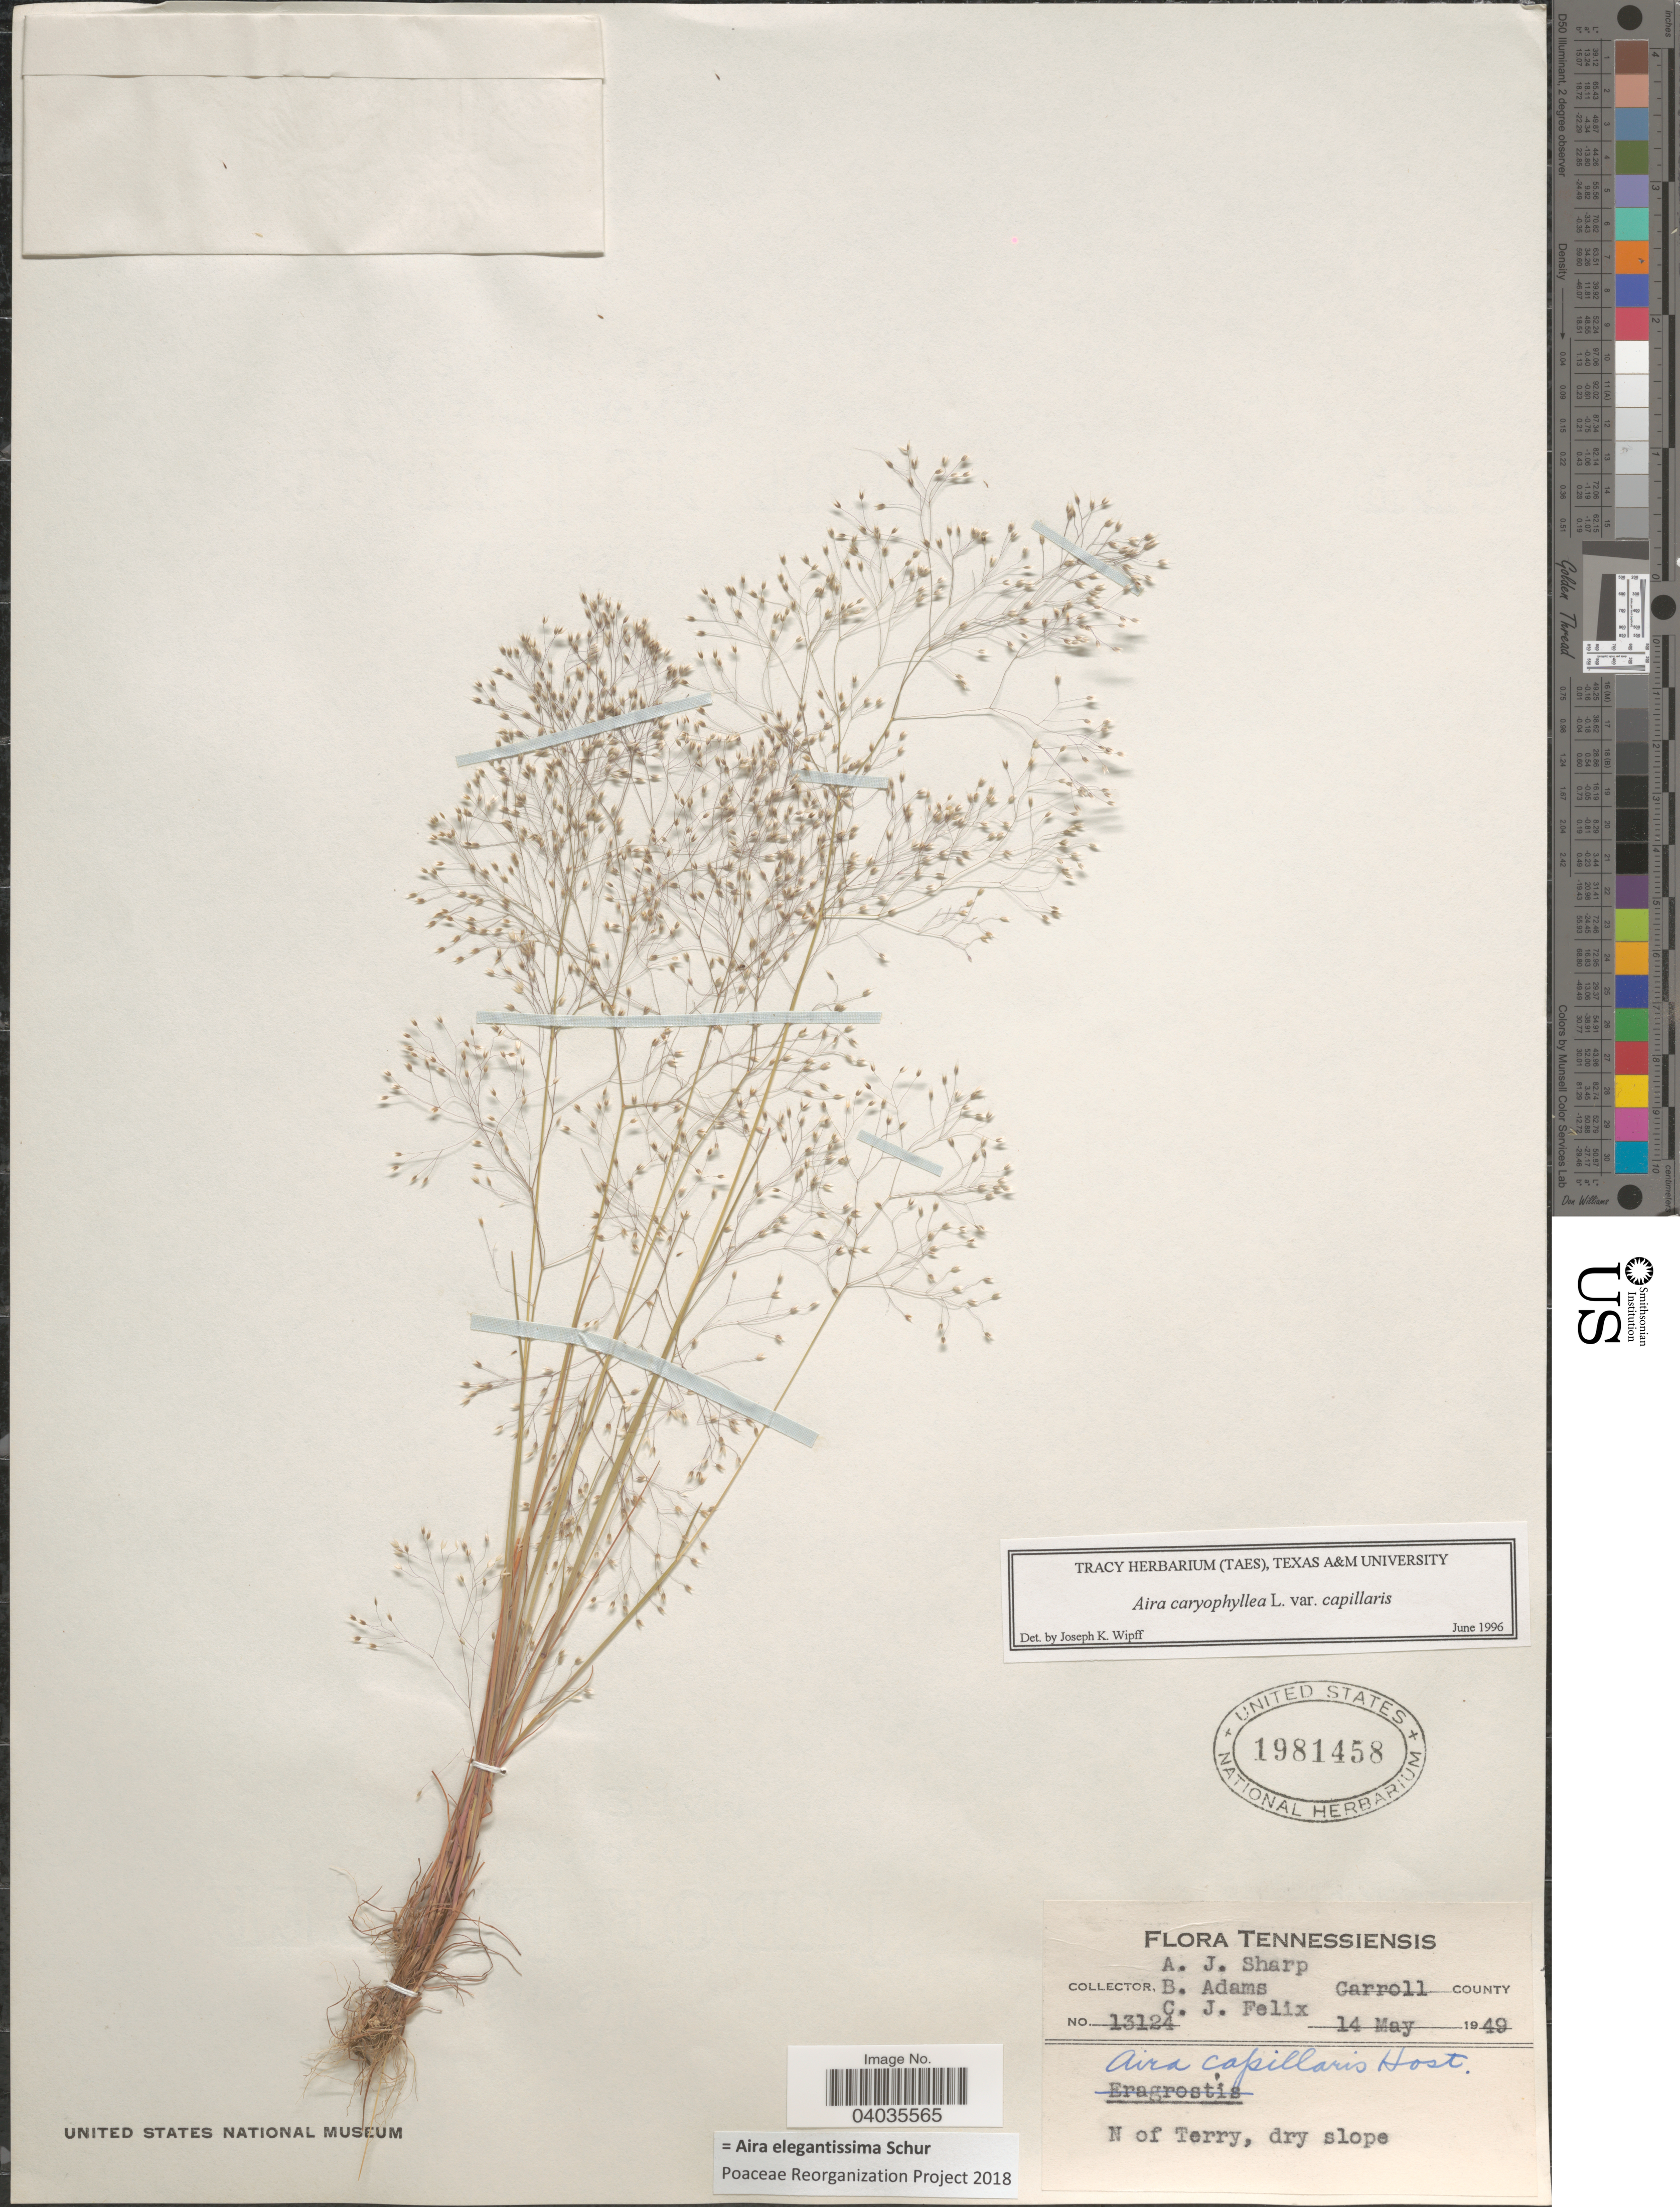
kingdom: Plantae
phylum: Tracheophyta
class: Liliopsida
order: Poales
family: Poaceae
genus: Aira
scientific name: Aira elegantissima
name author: Schur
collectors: A. J. Sharp, B. Adams & C. Felix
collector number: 13124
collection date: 1949-05-14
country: United States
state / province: Tennessee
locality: Carroll County. Tennessiensis. N of Terry.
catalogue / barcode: US 1981458